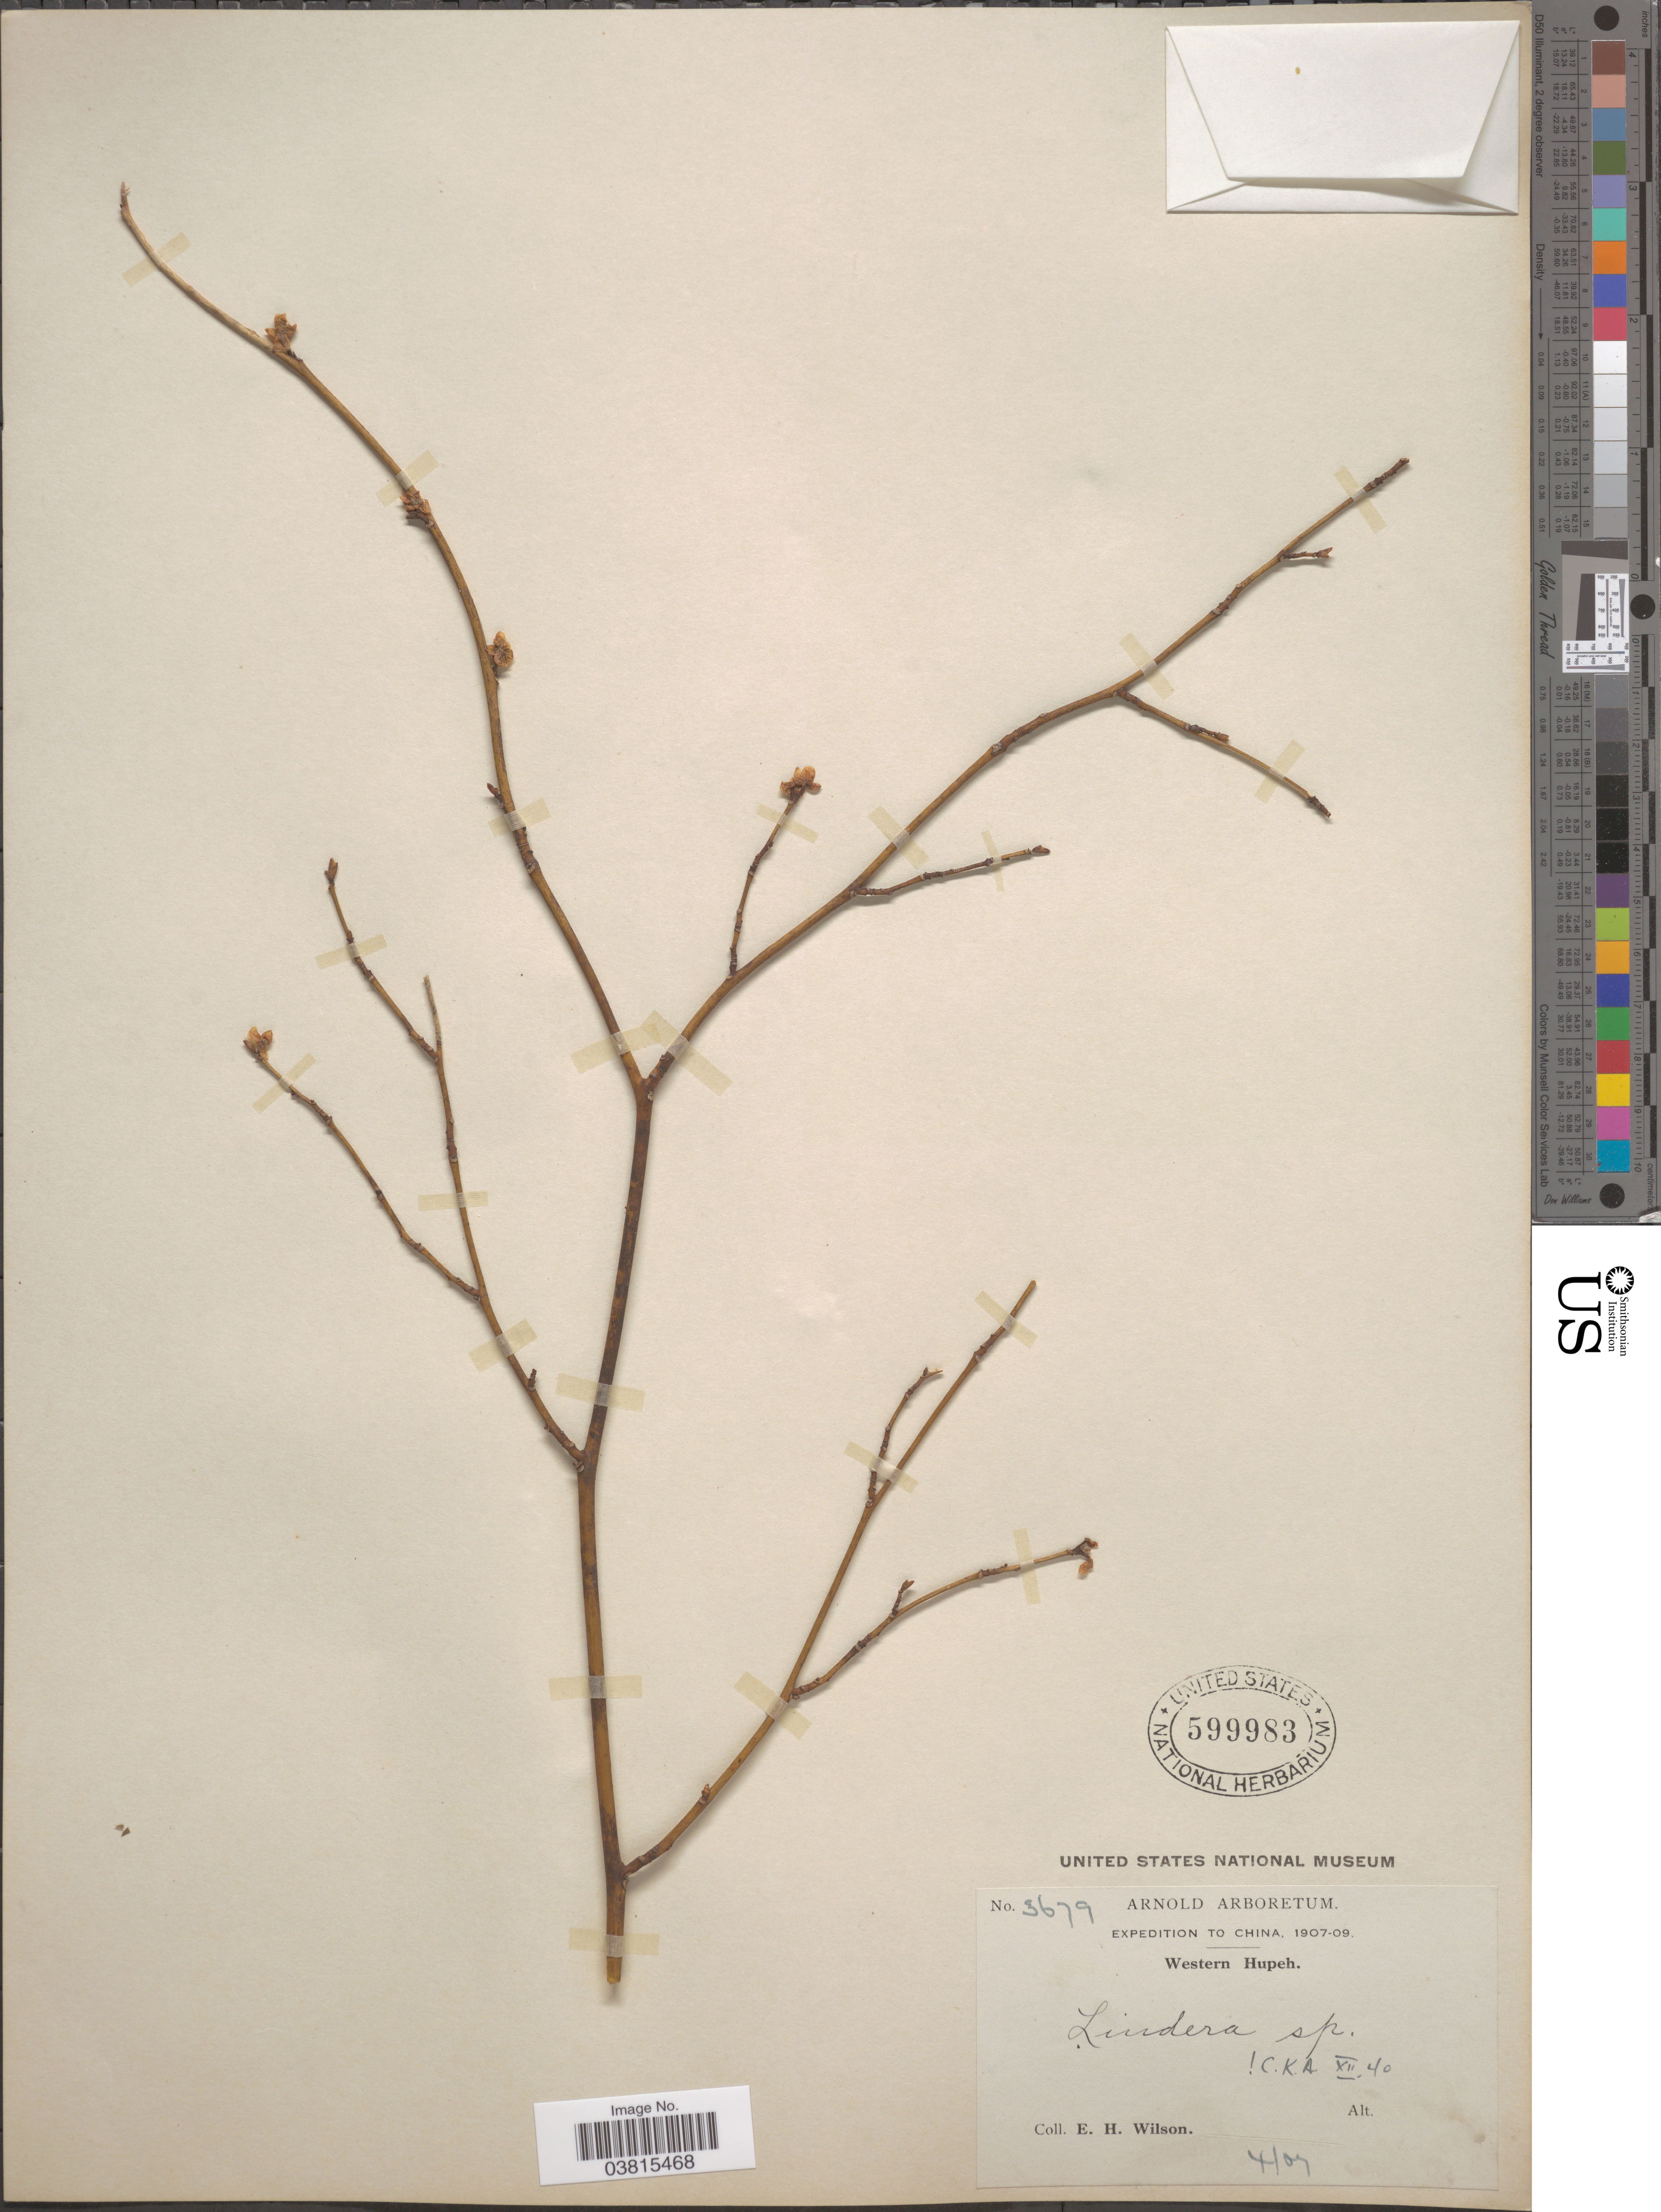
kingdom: Plantae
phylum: Tracheophyta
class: Magnoliopsida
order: Laurales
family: Lauraceae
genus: Lindera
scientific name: Lindera sp.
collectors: E. Wilson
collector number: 3679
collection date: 1907-04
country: China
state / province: Hubei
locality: Western Hupeh.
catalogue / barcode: US 599983